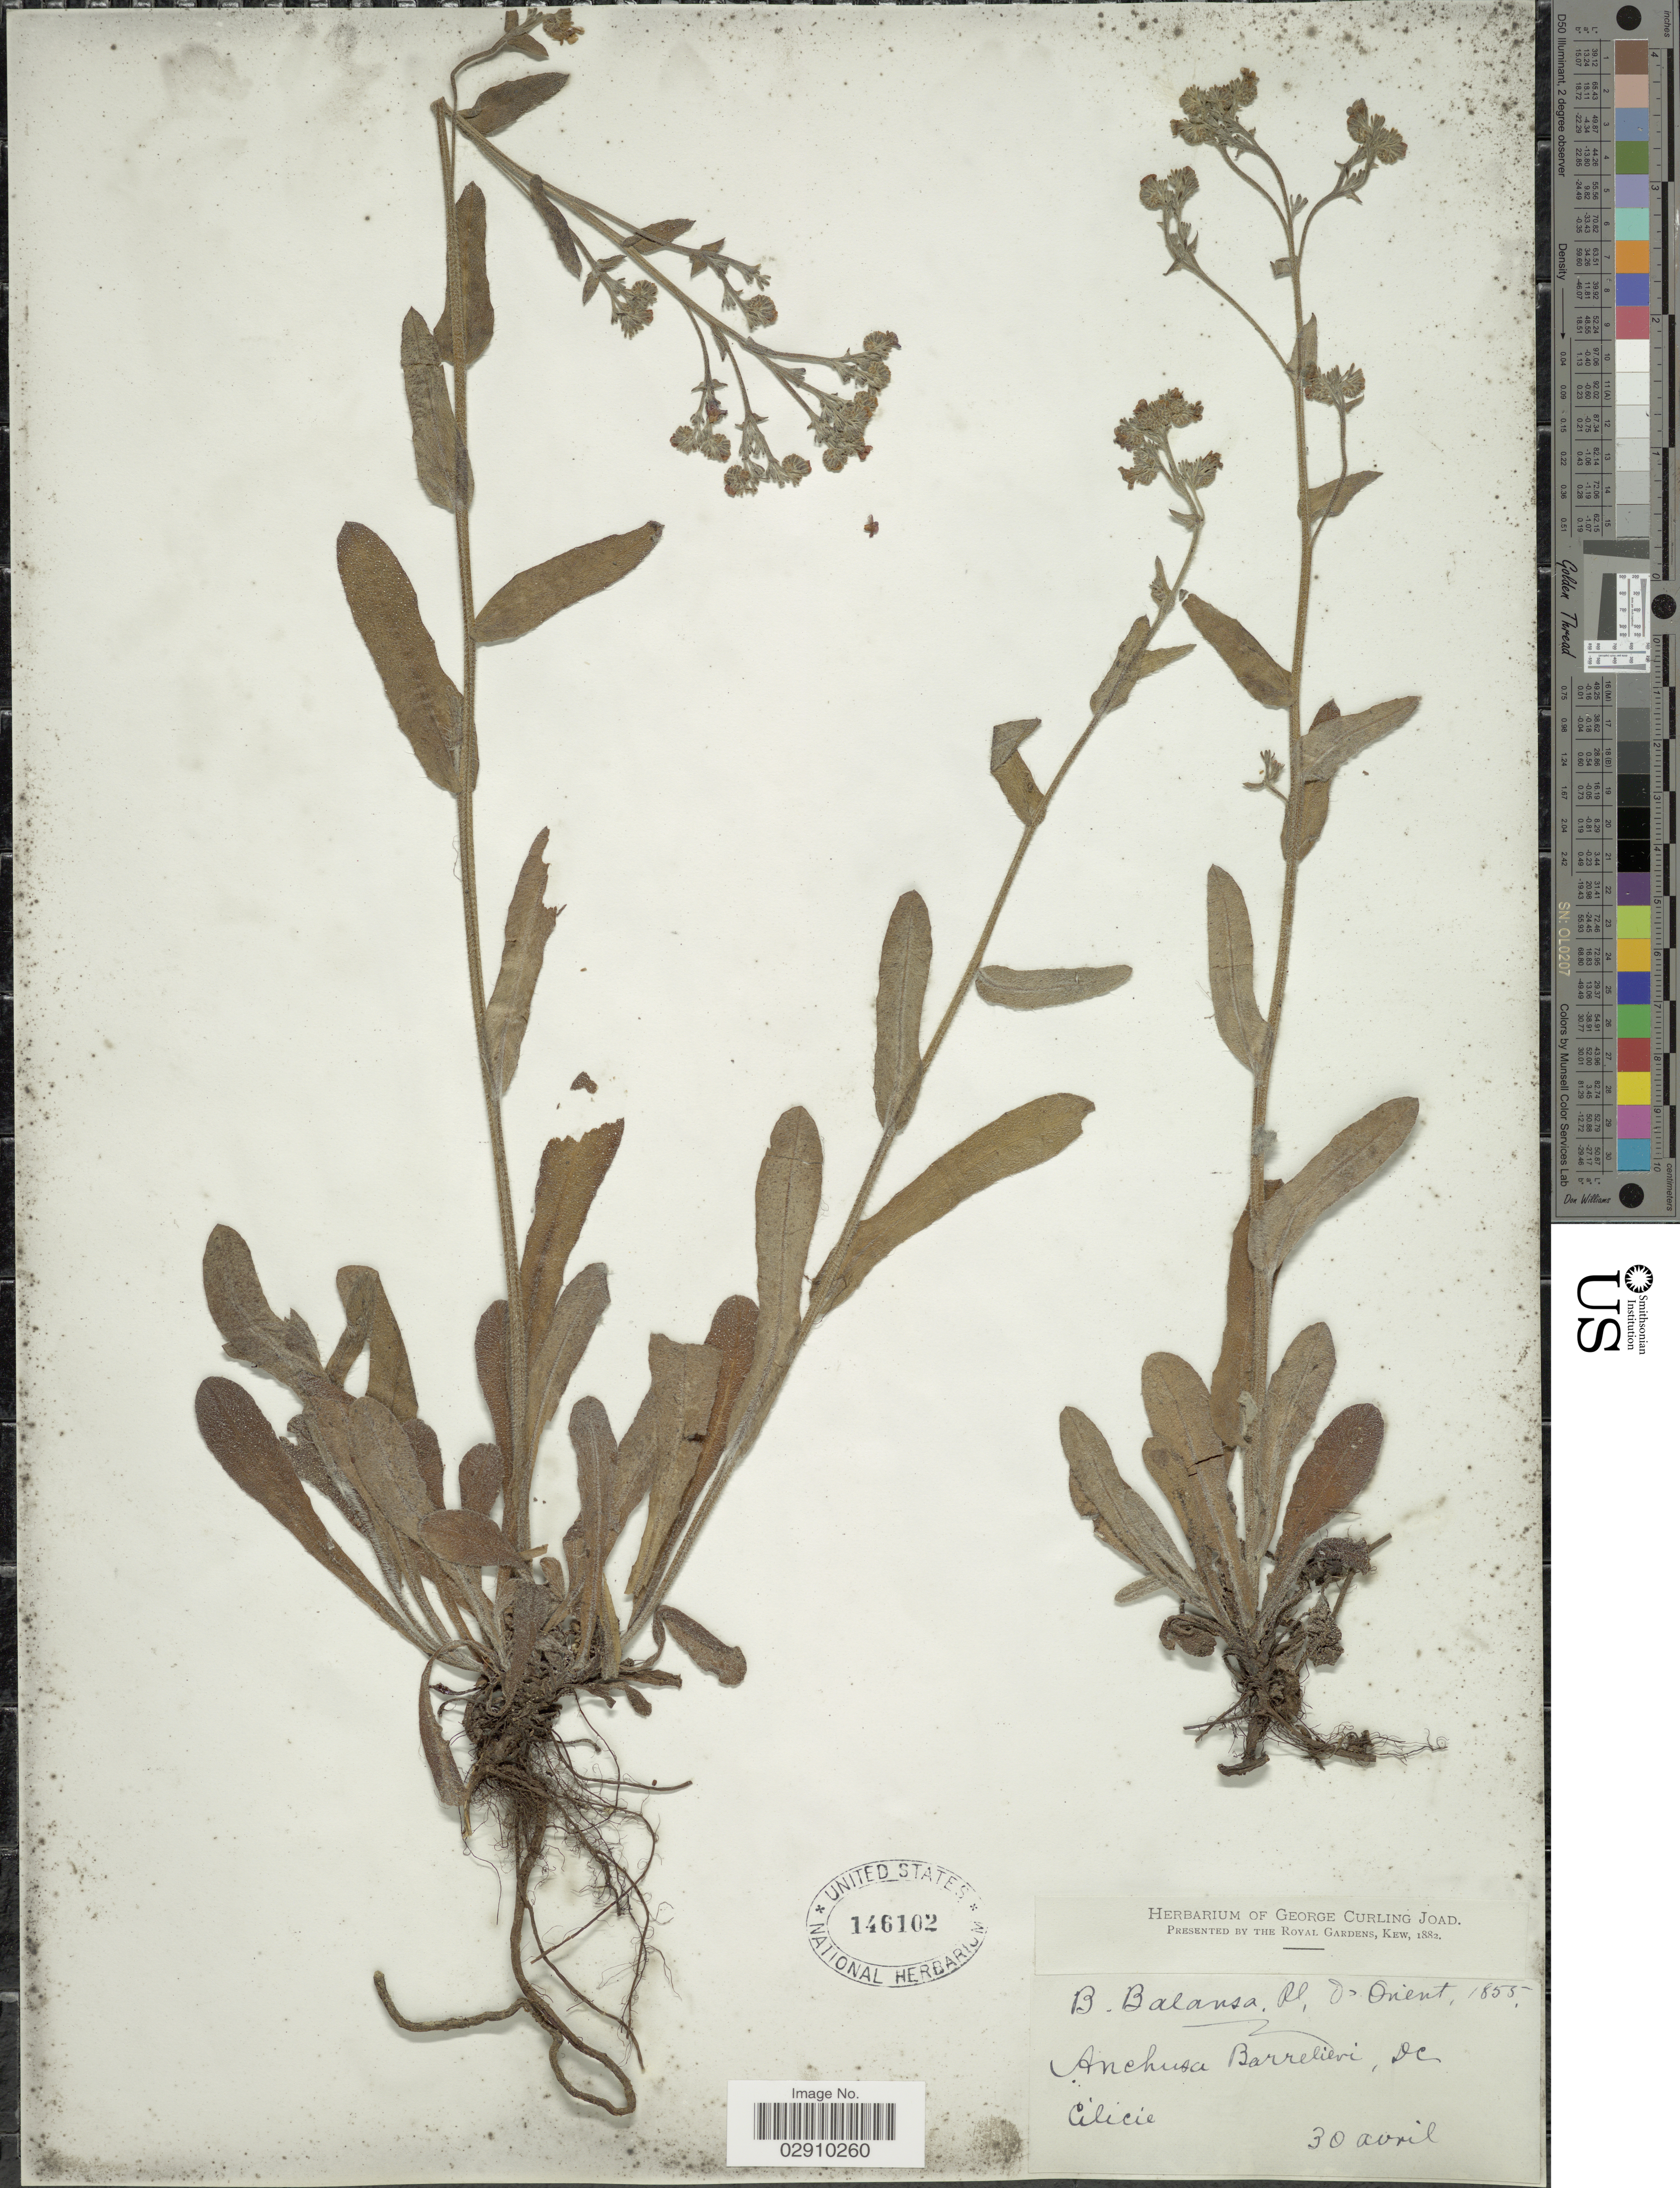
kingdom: Plantae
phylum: Tracheophyta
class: Magnoliopsida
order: Boraginales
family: Boraginaceae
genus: Anchusa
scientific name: Anchusa barrelieri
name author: (All.) Vitman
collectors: B. Balansa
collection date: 1855-04-30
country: Turkey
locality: D'Orient. cilicie.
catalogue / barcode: US 146102